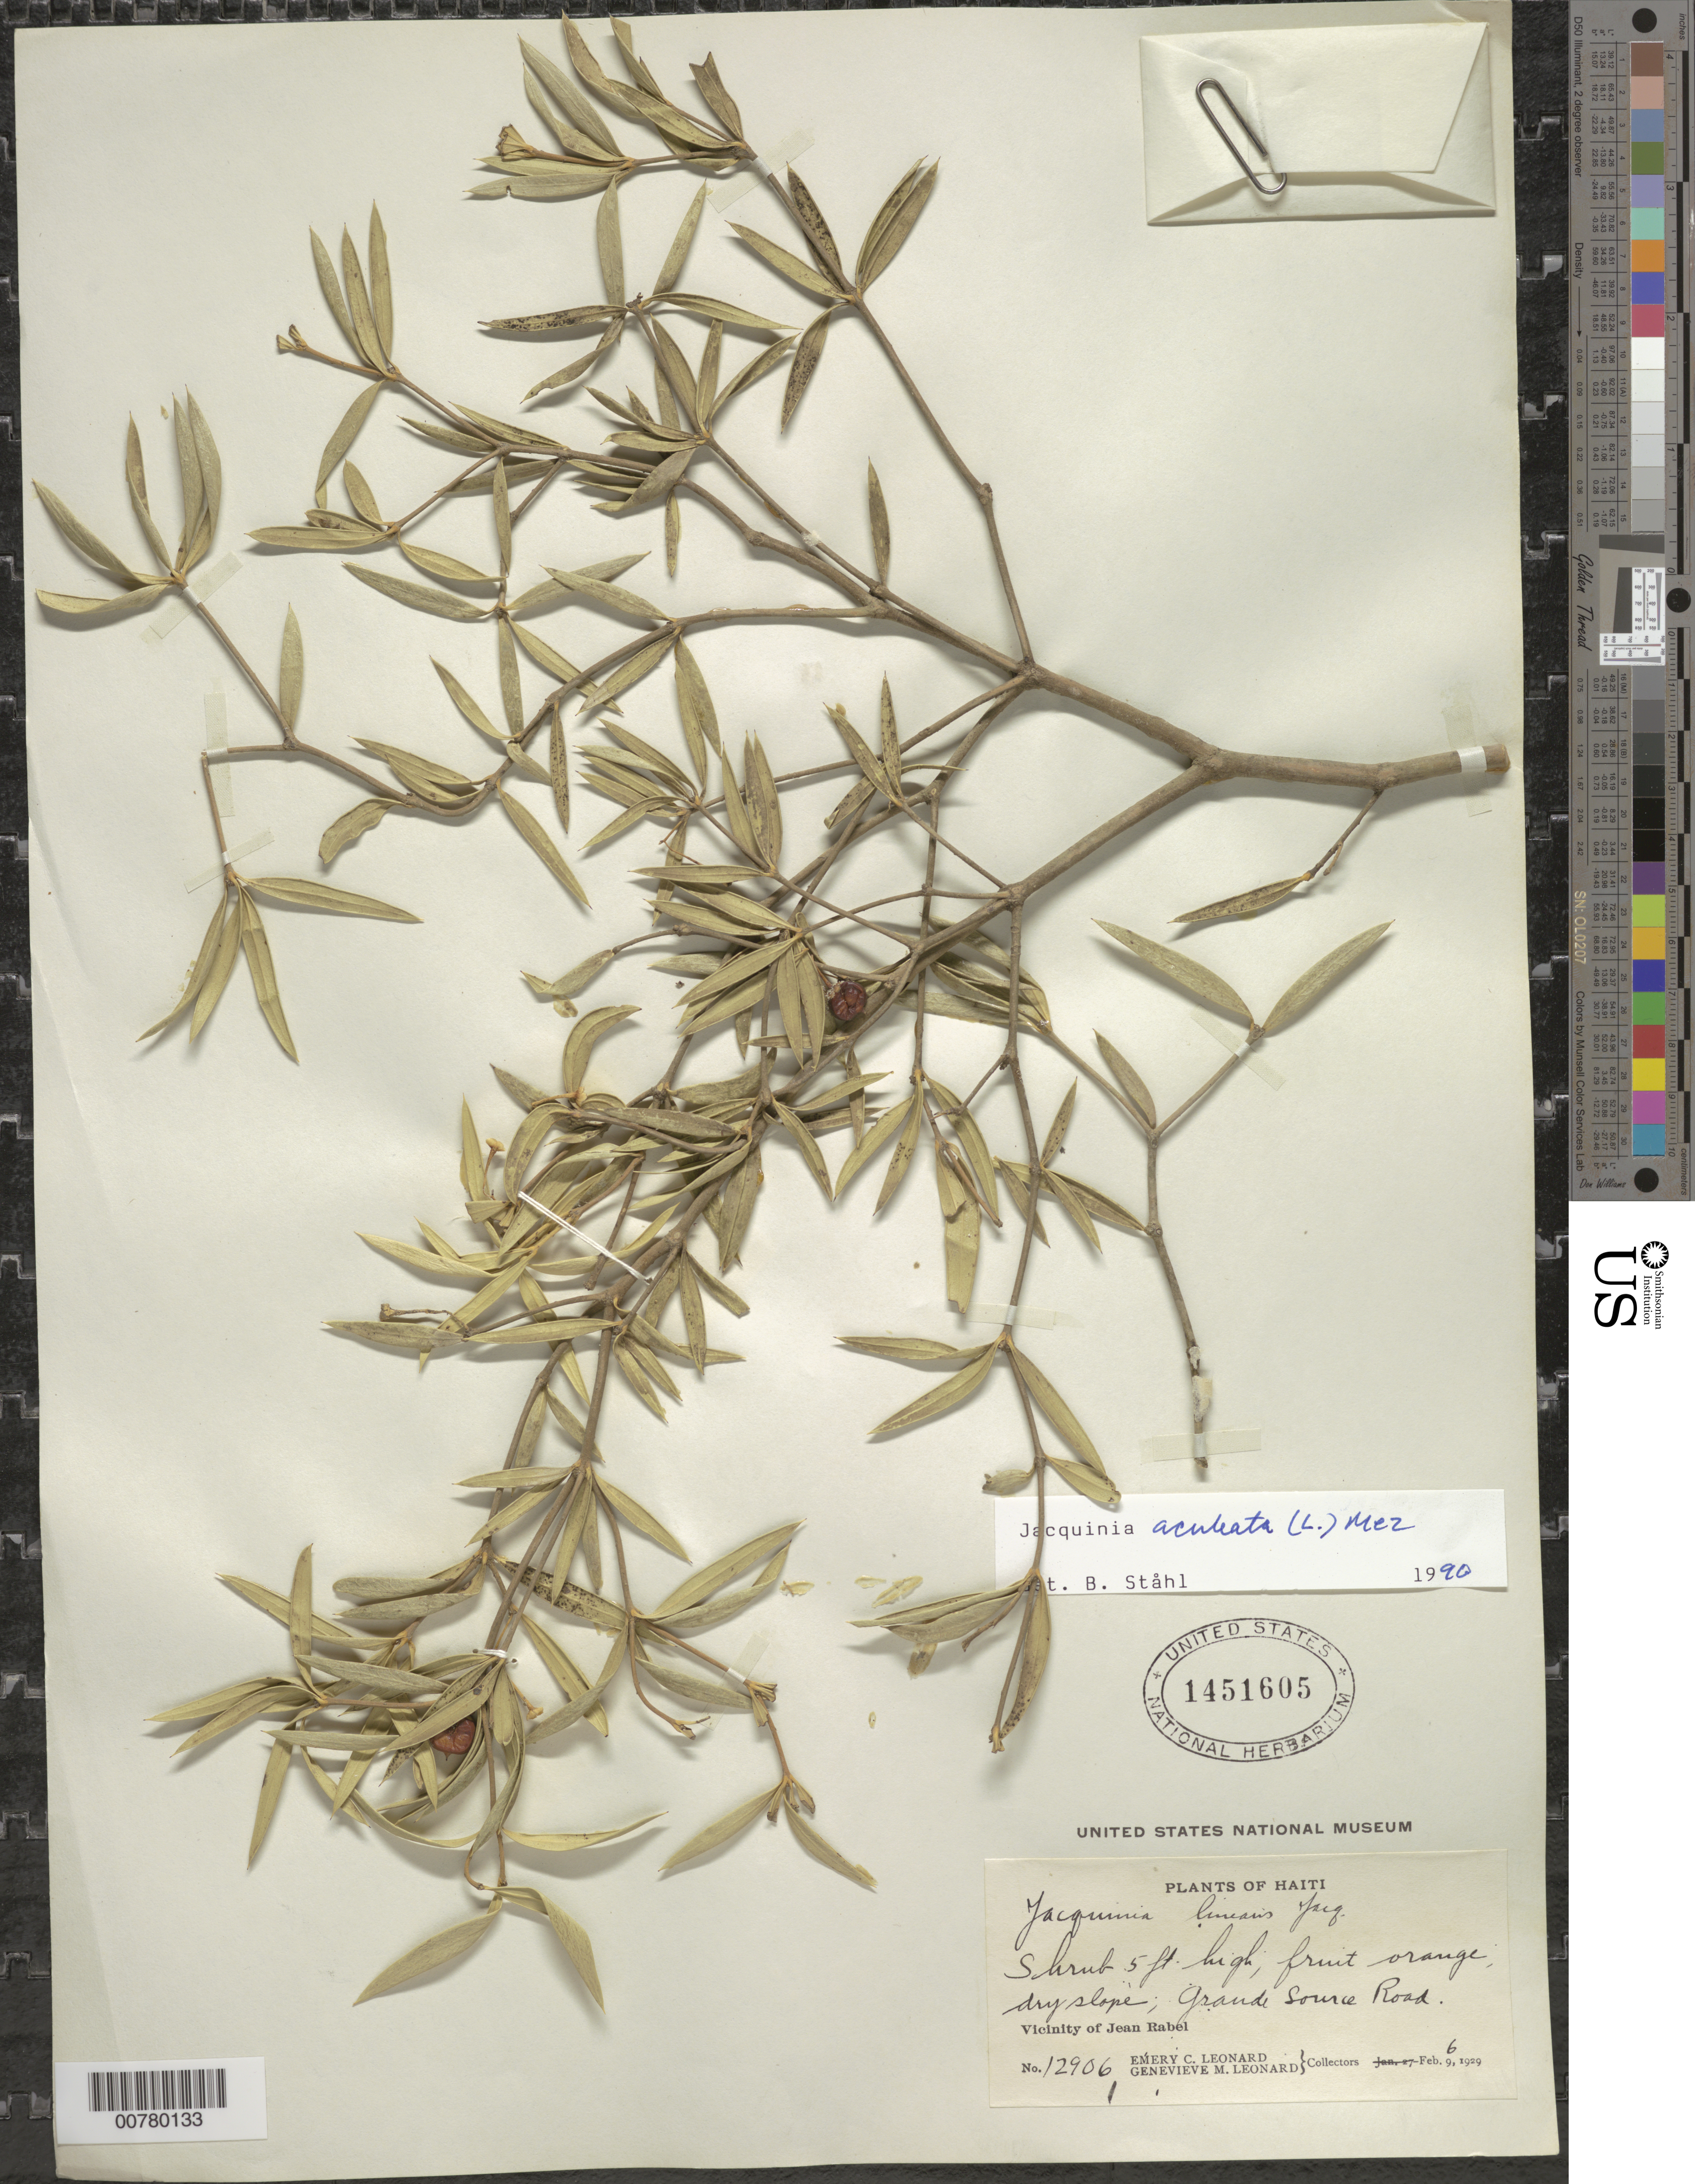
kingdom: Plantae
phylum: Tracheophyta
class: Magnoliopsida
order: Ericales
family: Primulaceae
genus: Jacquinia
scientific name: Jacquinia aculeata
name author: (L.) Mez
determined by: Ståhl, B.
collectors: E. C. Leonard & G. M. Leonard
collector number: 12906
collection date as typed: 06 Feb 1929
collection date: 1929-02-06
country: Haiti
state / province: Nord-Ouest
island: Hispaniola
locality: Vicinity of Jean Rabel, Grande Source road.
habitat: Dry slope.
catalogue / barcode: US 1451605